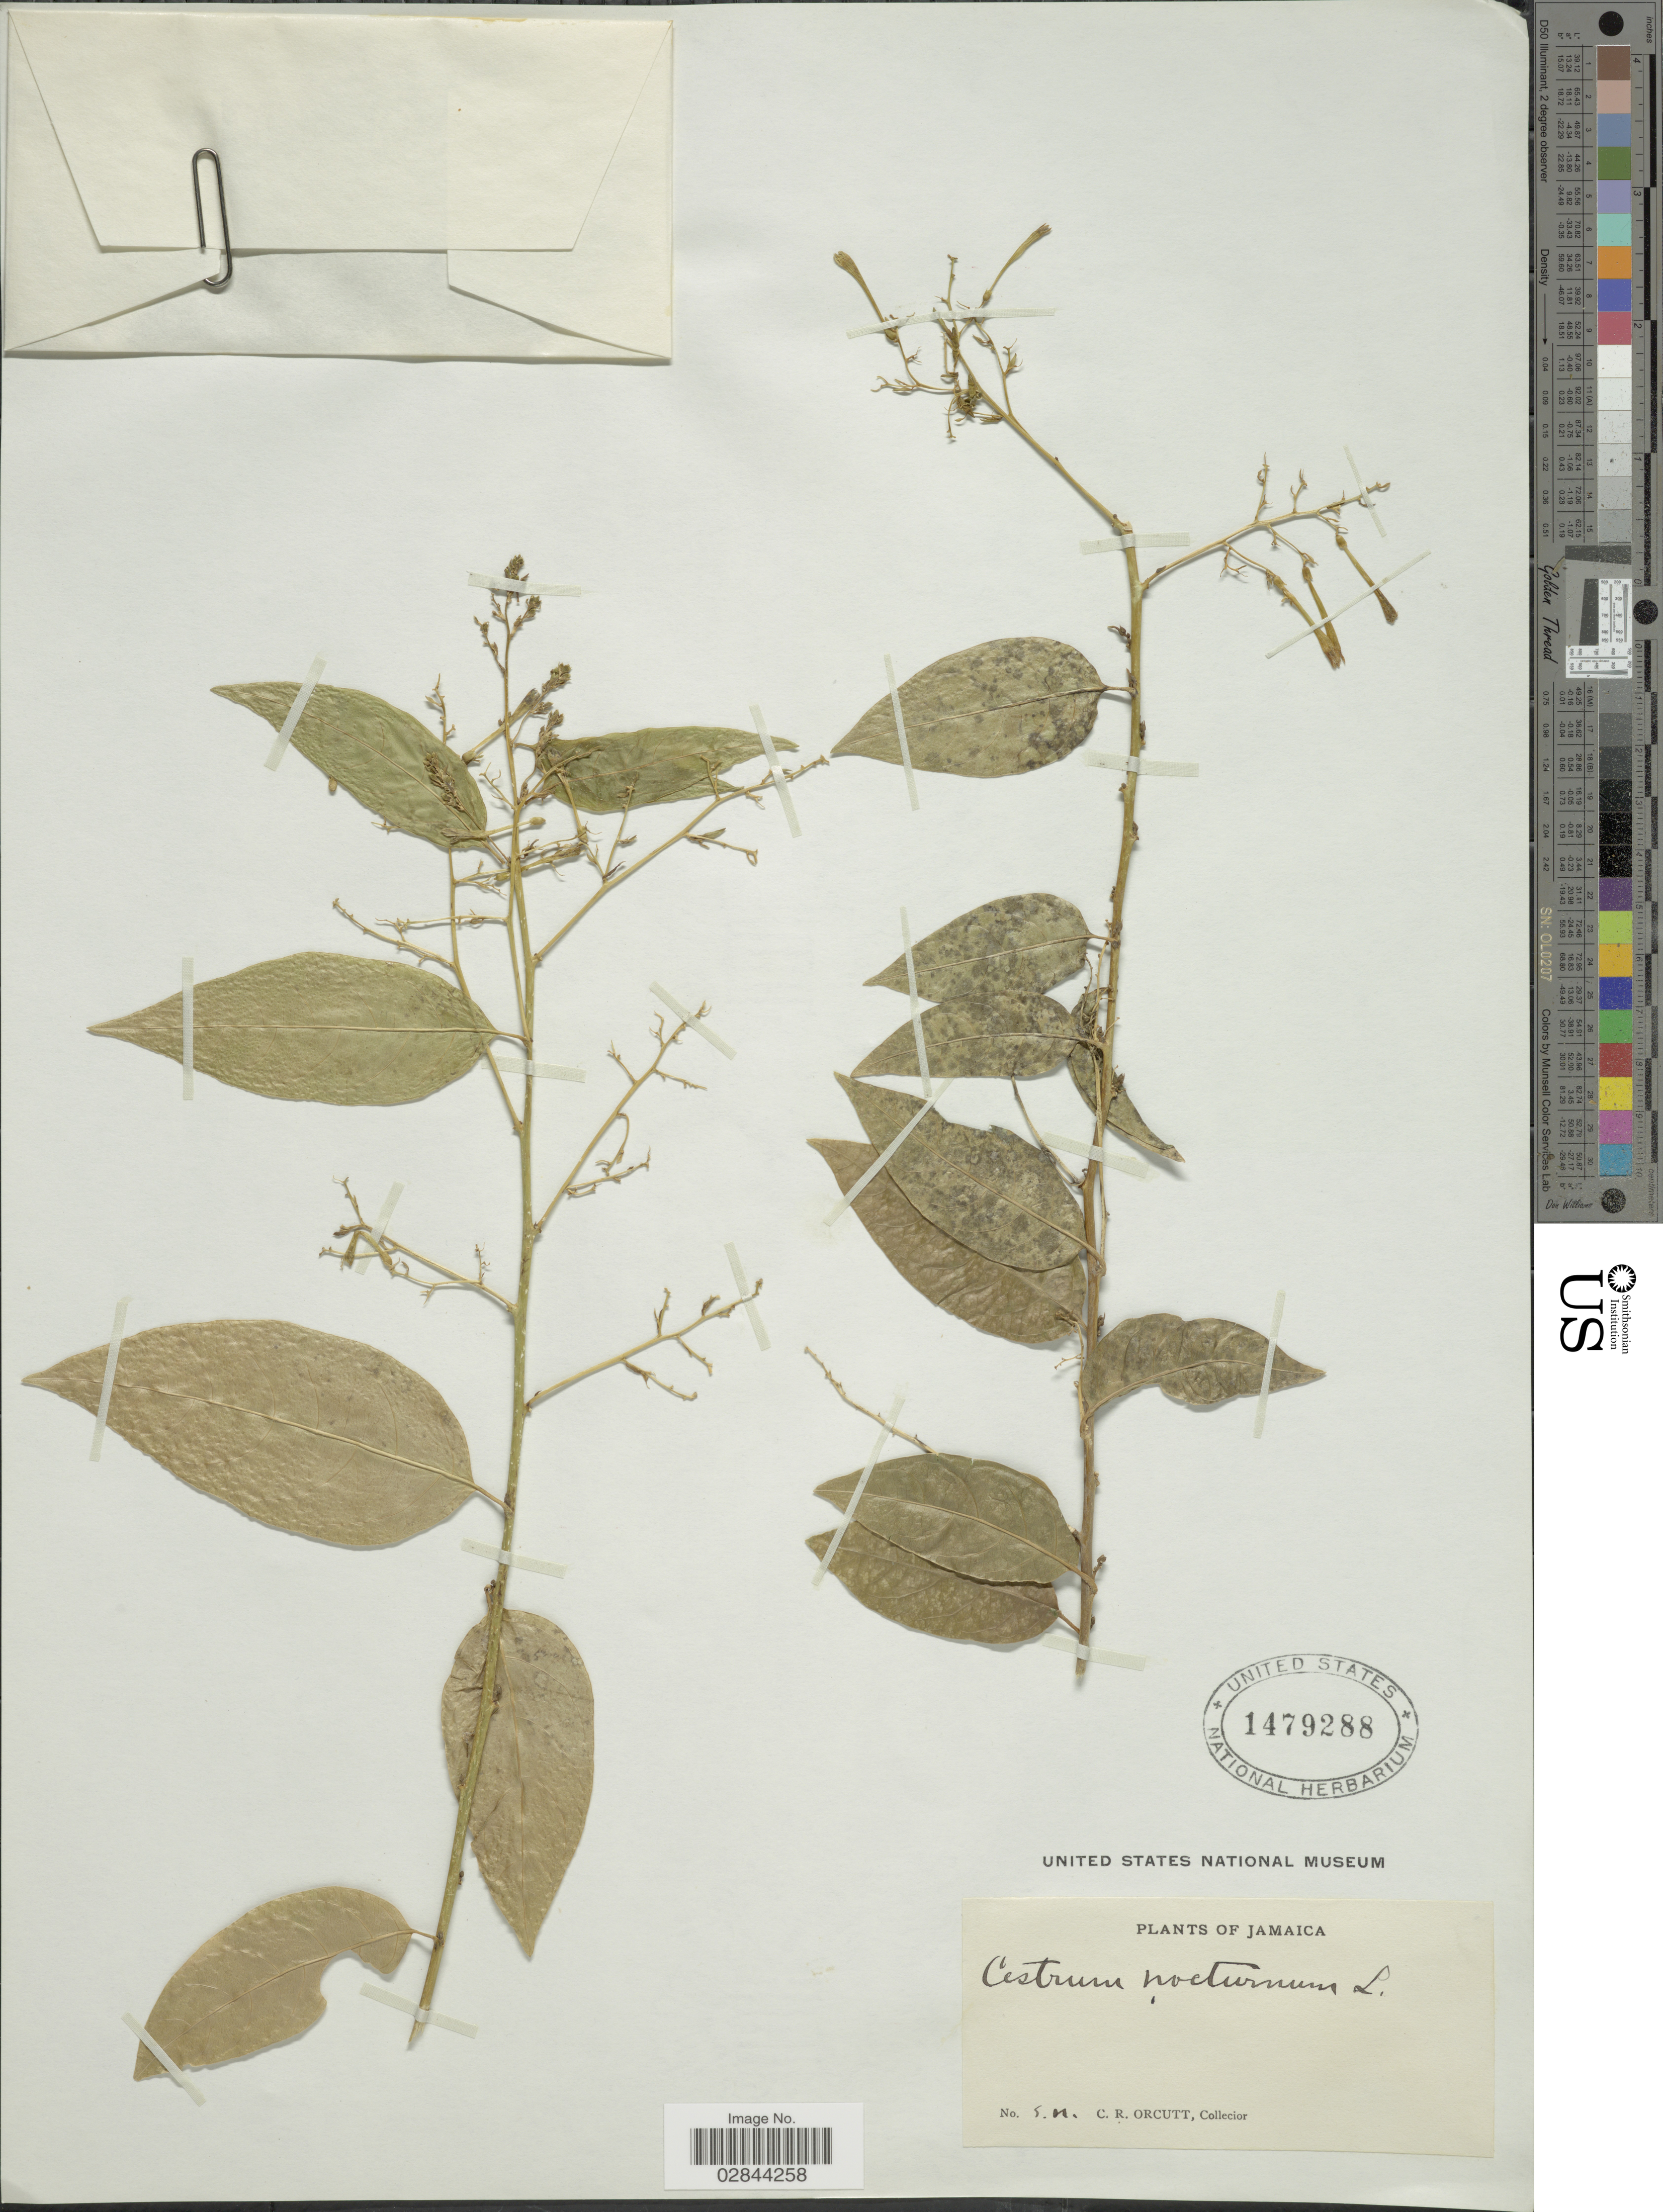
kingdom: Plantae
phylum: Tracheophyta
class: Magnoliopsida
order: Solanales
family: Solanaceae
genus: Cestrum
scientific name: Cestrum nocturnum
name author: L.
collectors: C. R. Orcutt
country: Jamaica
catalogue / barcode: US 1479288